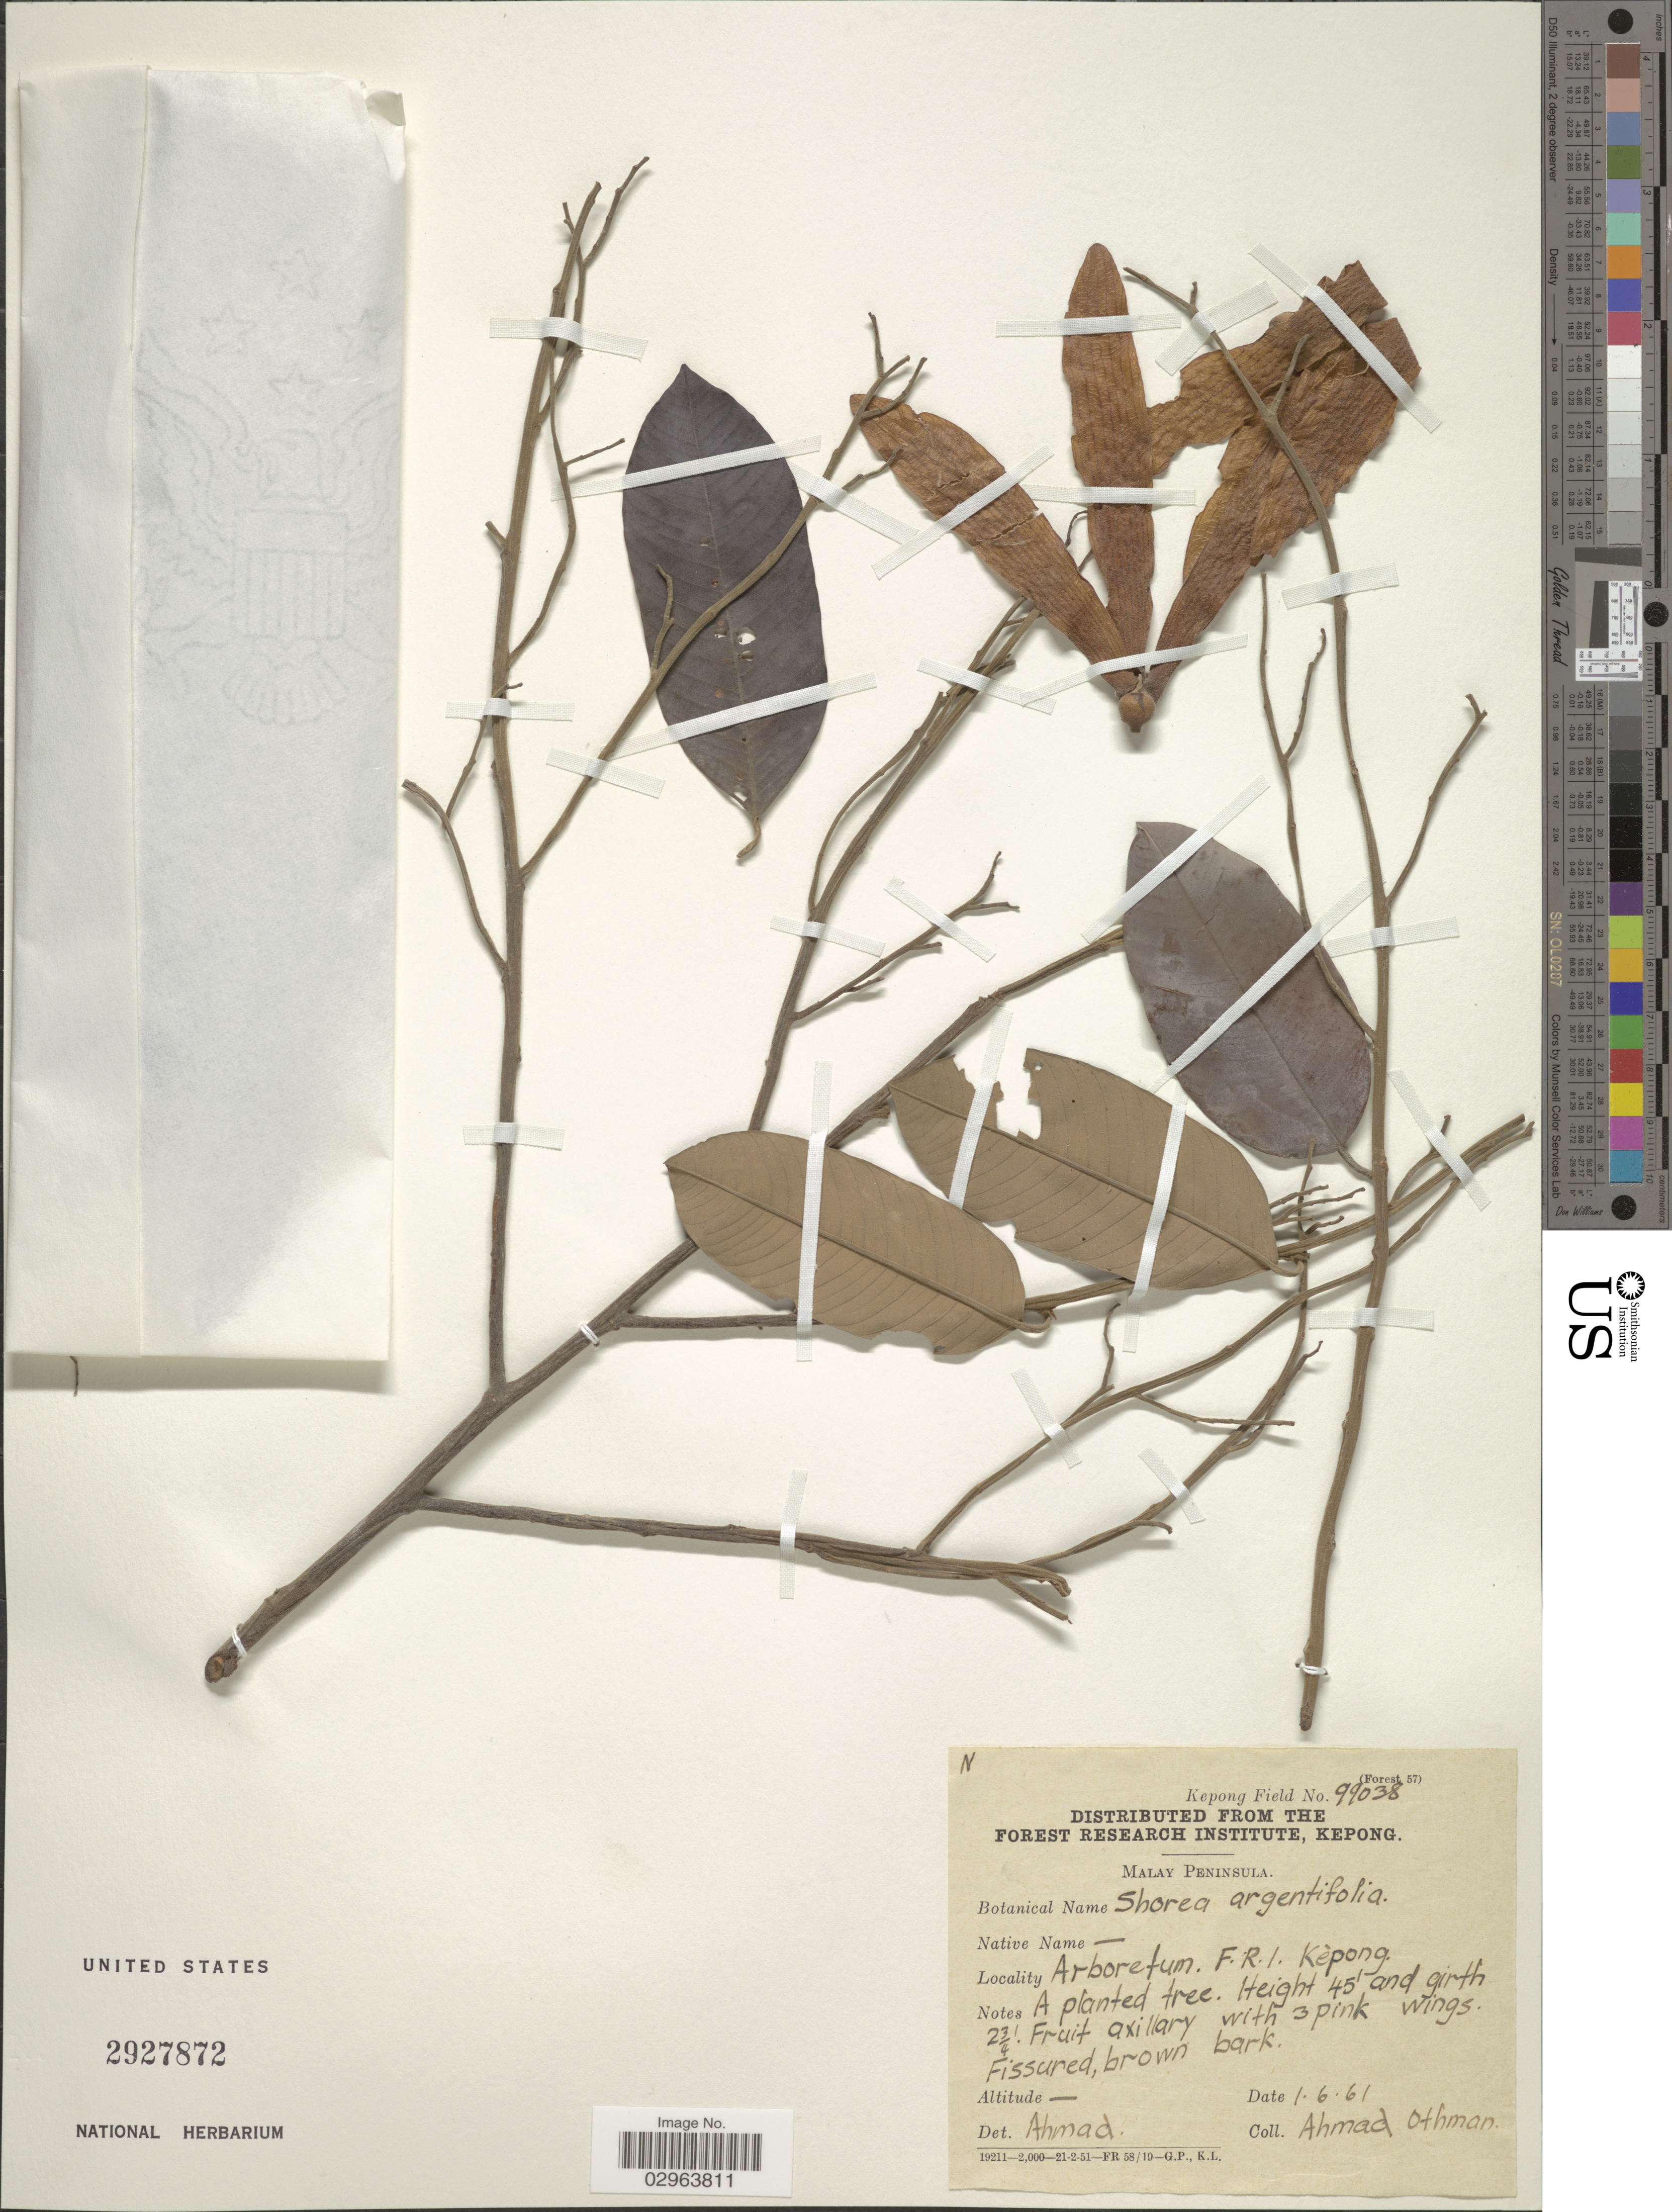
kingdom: Plantae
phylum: Tracheophyta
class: Magnoliopsida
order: Malvales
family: Dipterocarpaceae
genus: Rubroshorea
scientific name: Rubroshorea argentifolia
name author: (Symington) P.S. Ashton & J. Heck.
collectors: A. Othman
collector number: Kepong Field 99038?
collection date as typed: Transcribed d/m/y: 1/6/61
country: Malaysia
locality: Malay Peninsula, Arboretum F.R.I. Kepong.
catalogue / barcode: US 2927872